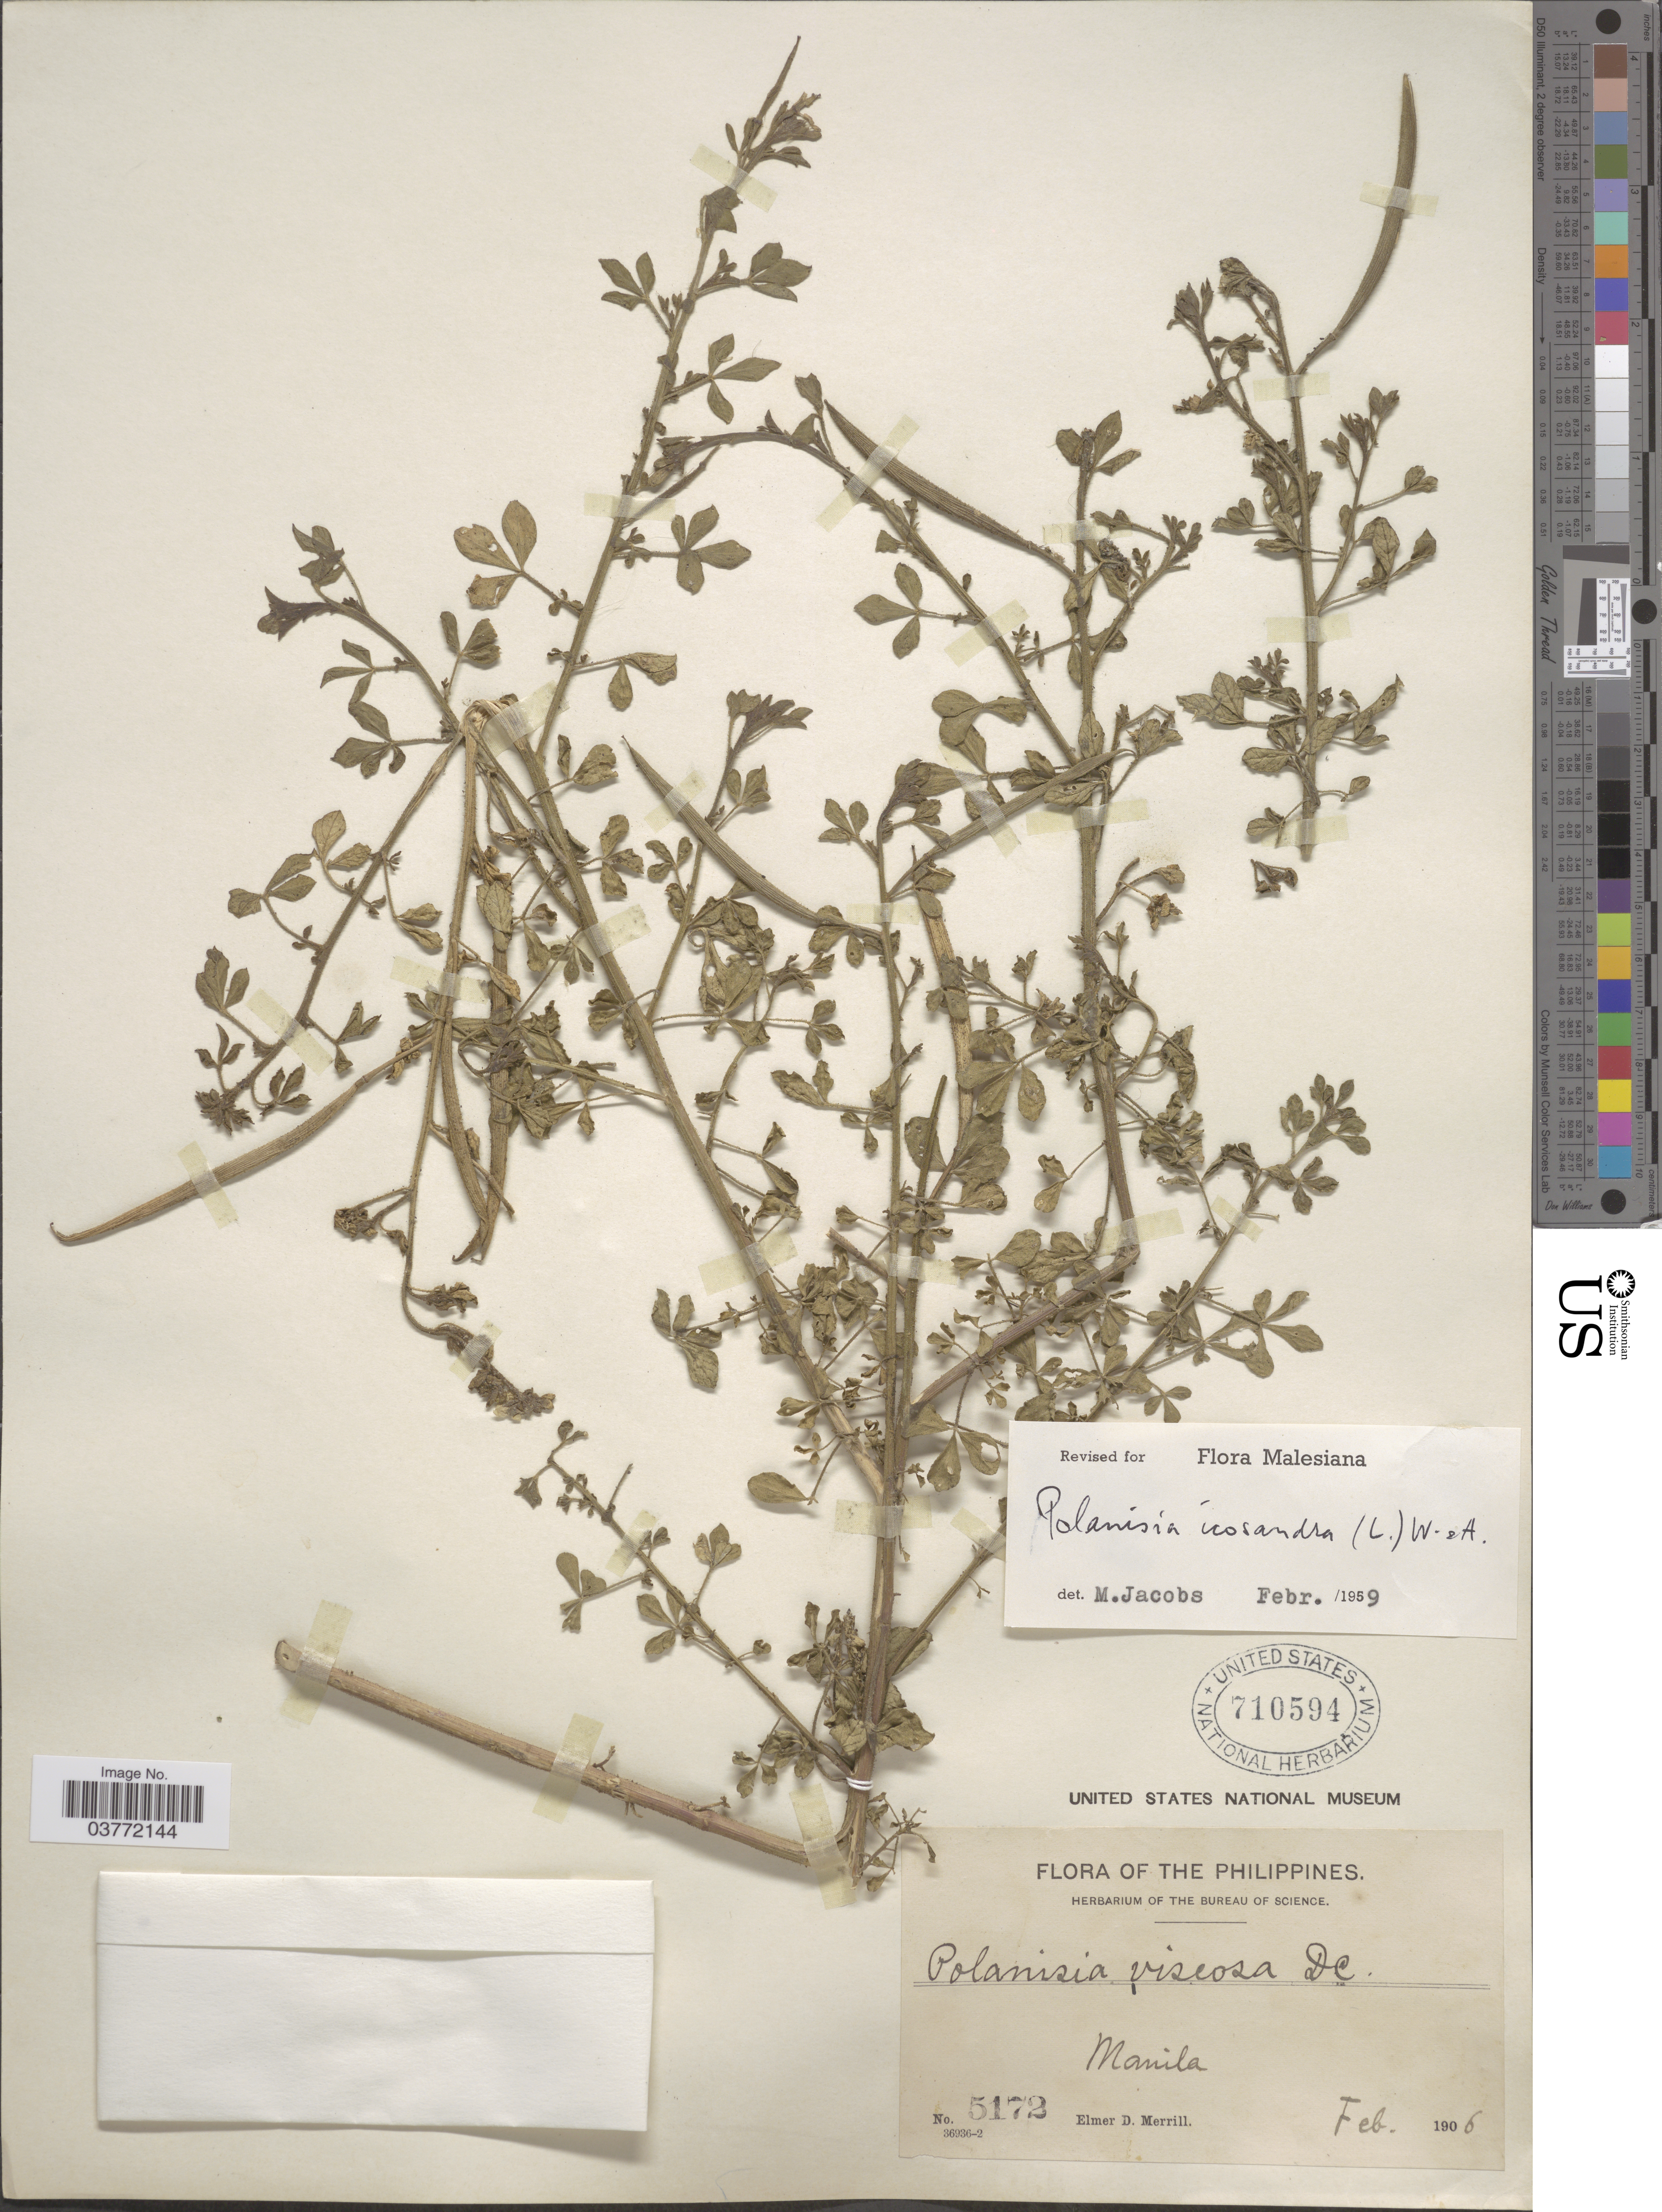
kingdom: Plantae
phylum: Tracheophyta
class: Magnoliopsida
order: Brassicales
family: Cleomaceae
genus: Arivela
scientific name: Arivela viscosa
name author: (L.) Raf.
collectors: E. D. Merrill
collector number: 5172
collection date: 1906-02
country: Philippines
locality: Manila.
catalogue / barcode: US 710594